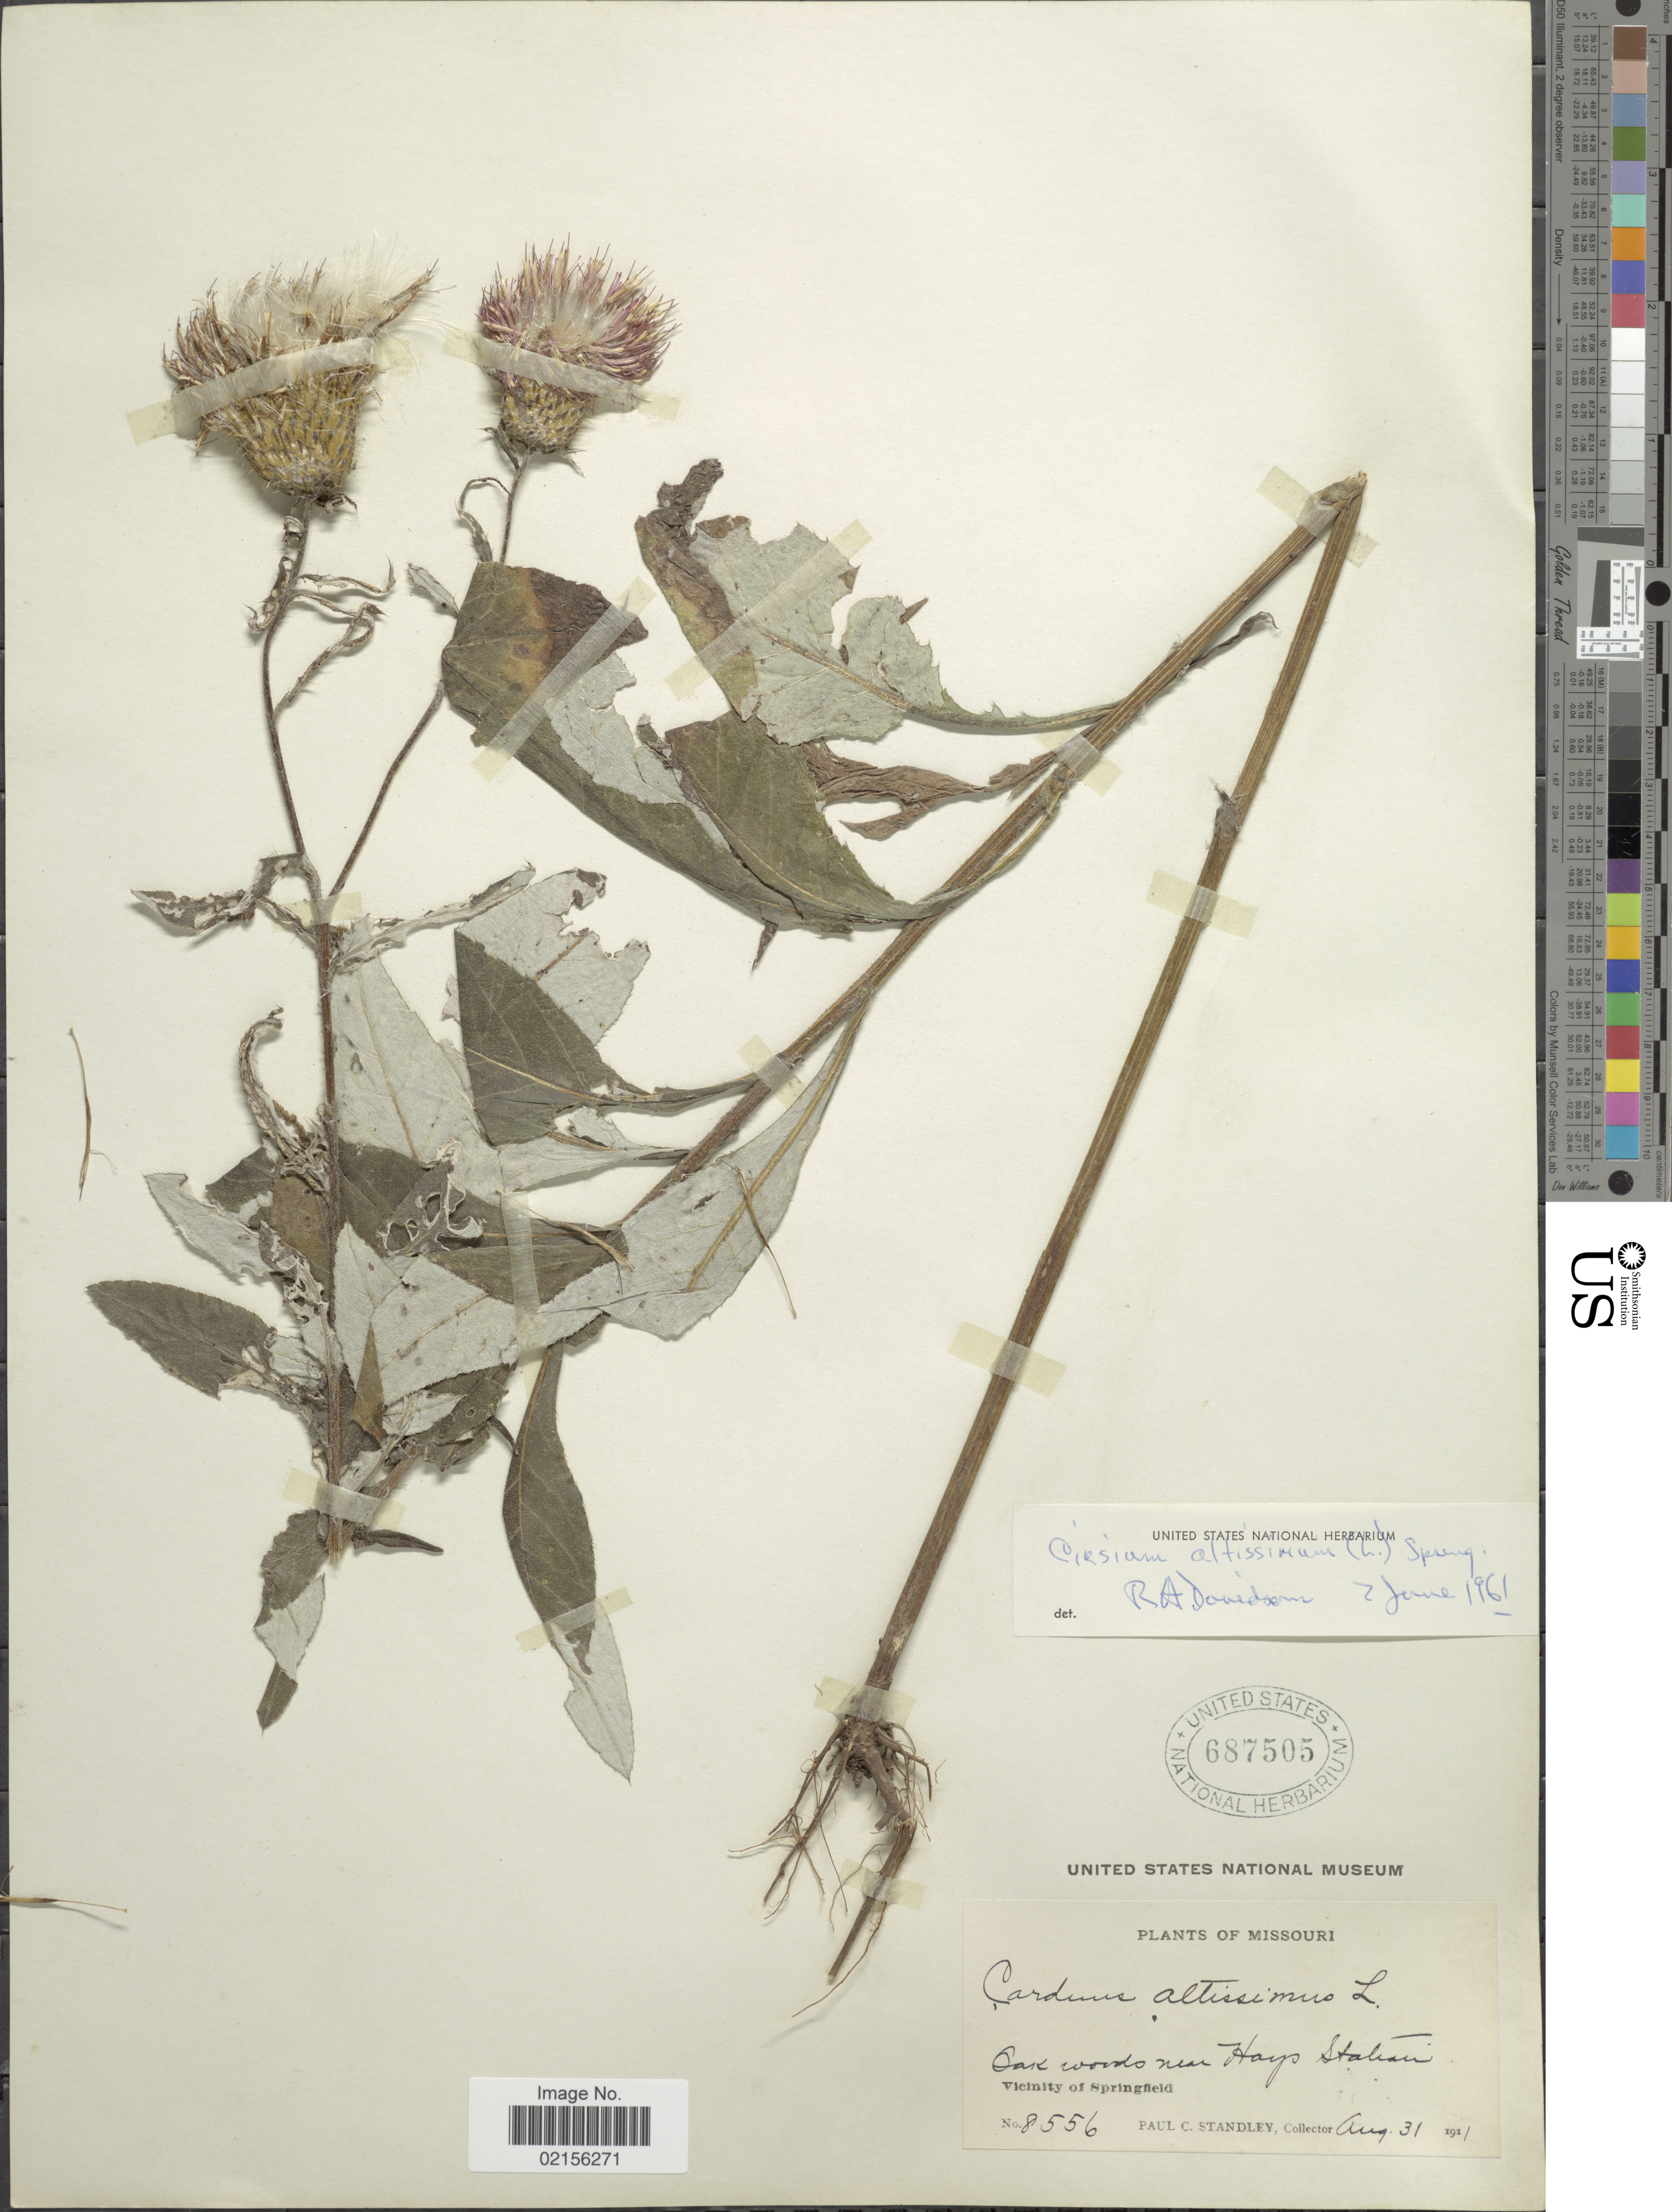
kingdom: Plantae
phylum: Tracheophyta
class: Magnoliopsida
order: Asterales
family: Asteraceae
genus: Cirsium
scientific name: Cirsium altissimum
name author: (L.) Spreng.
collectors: P. C. Standley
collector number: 8556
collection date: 1911-08-31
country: United States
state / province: Missouri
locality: Oak woods near Hays Station, Vicinity of Springfield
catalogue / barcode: US 687505